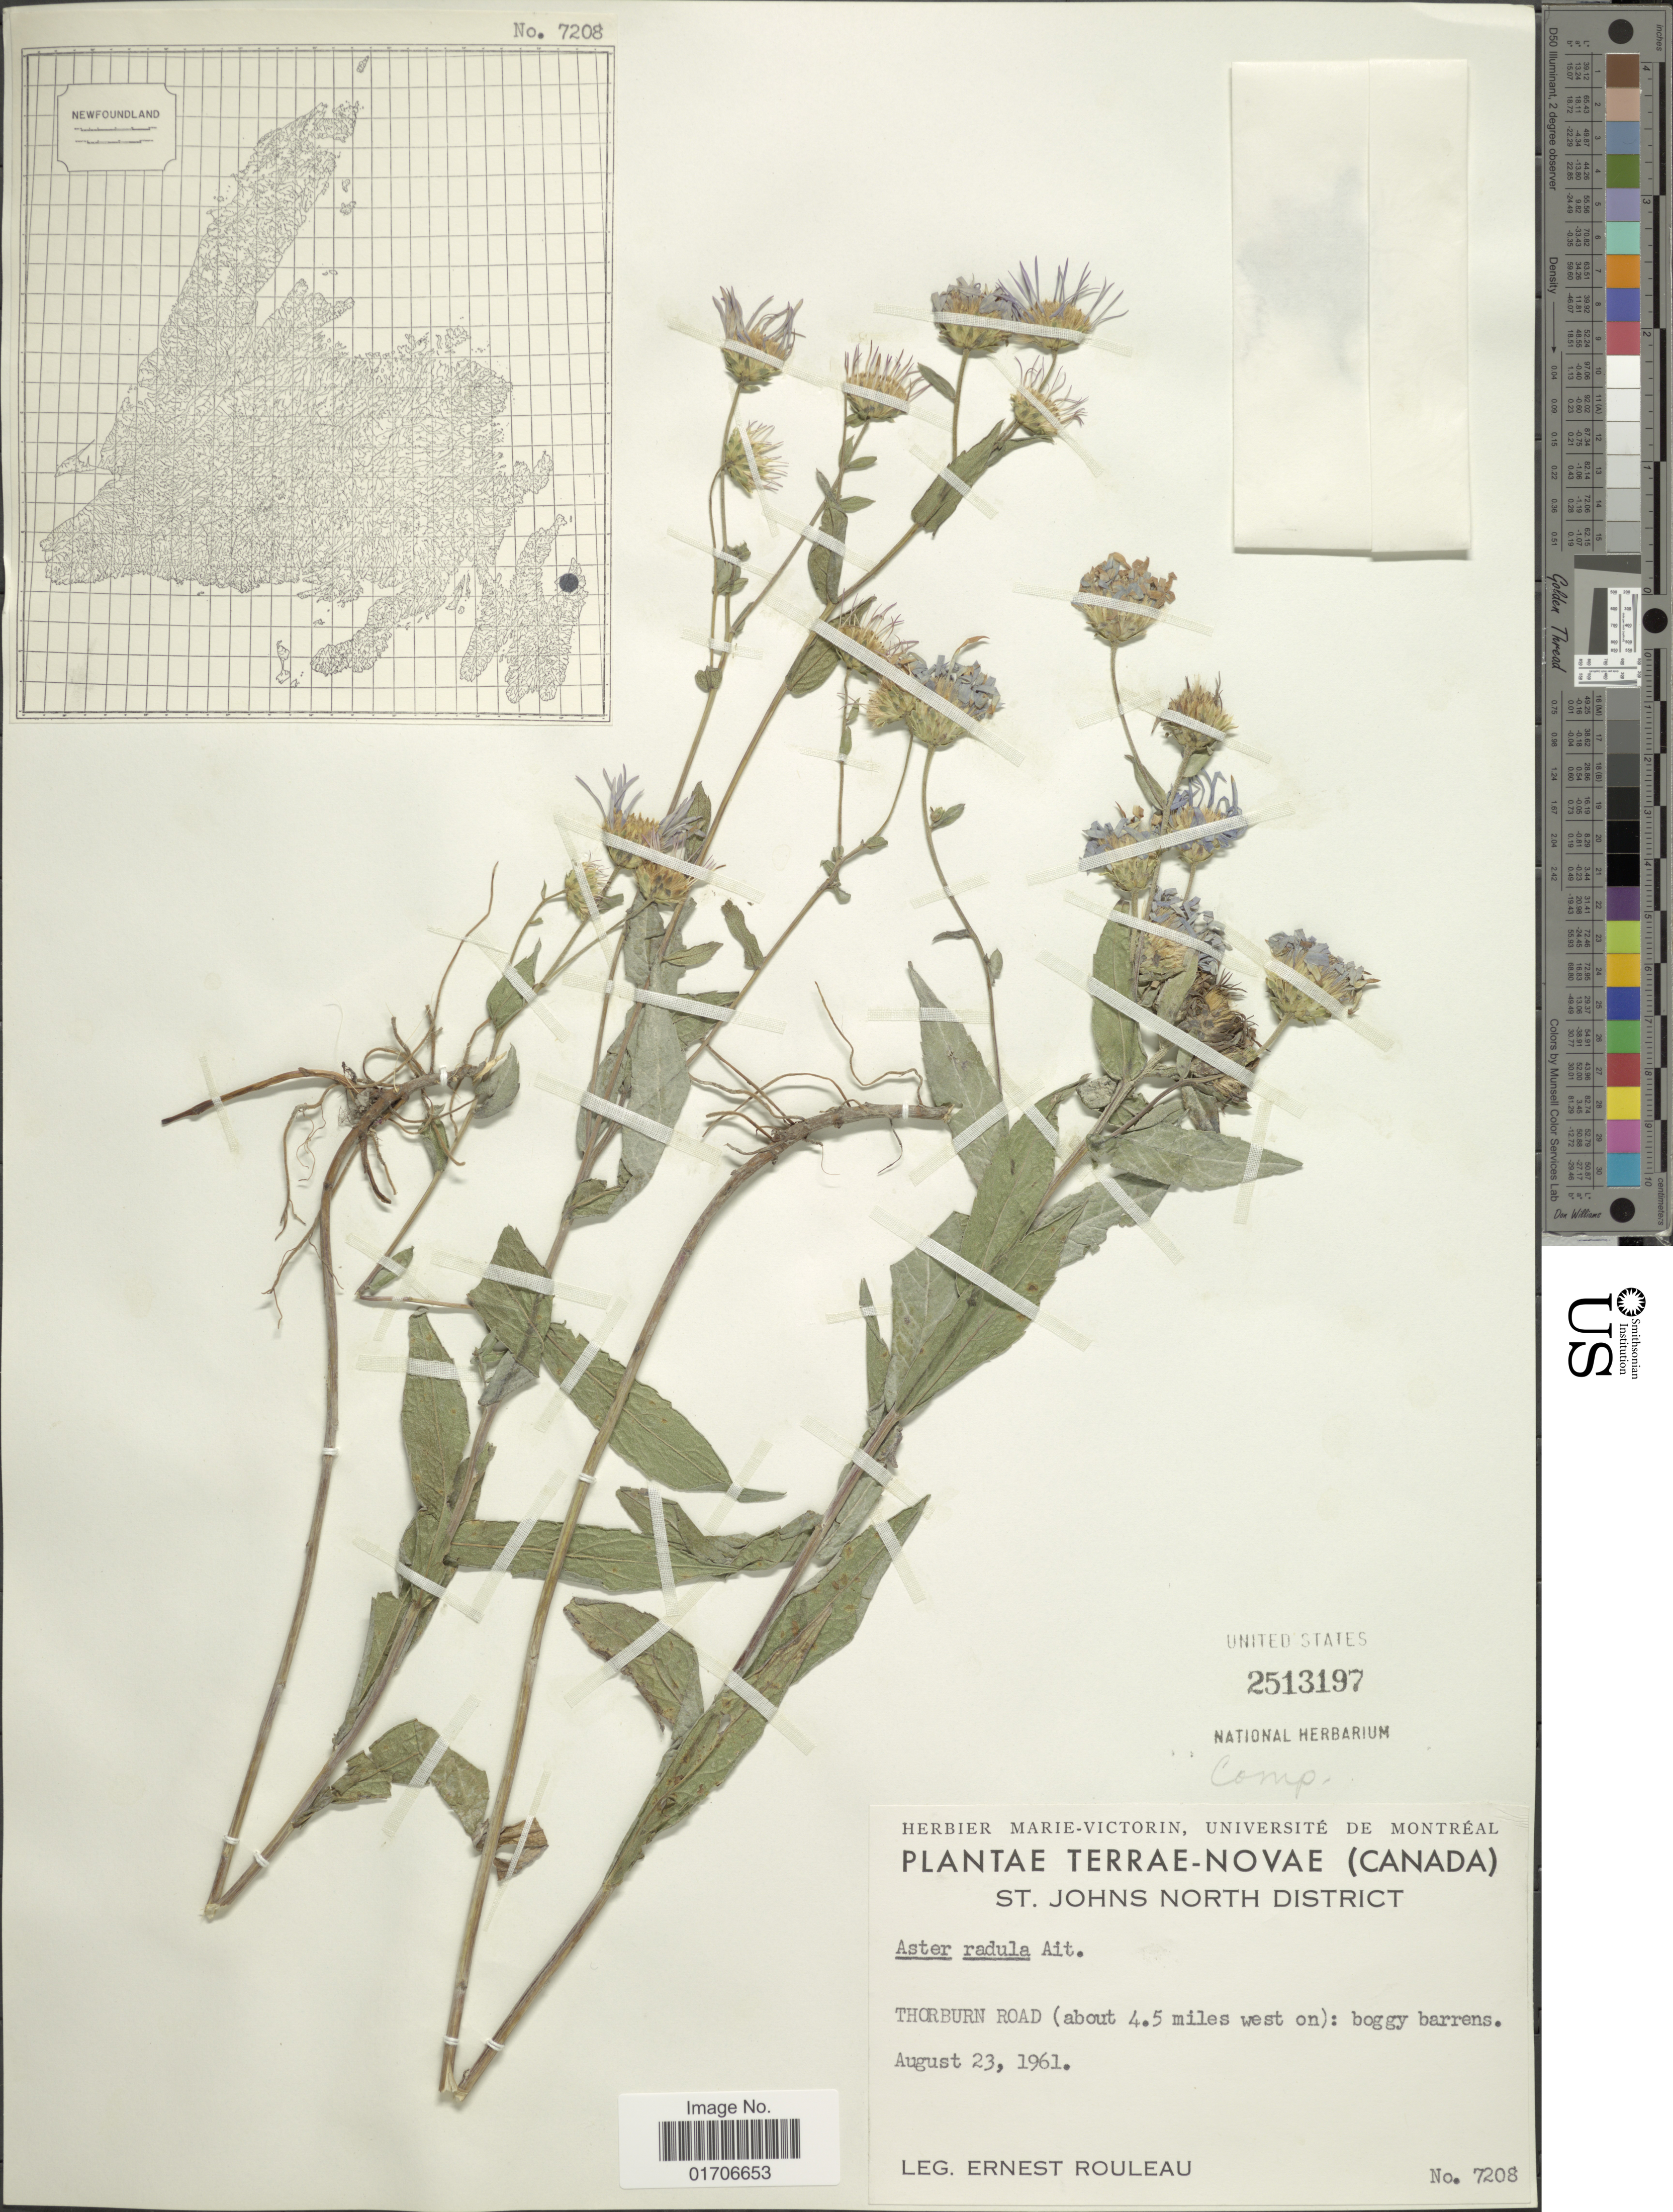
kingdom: Plantae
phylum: Tracheophyta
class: Magnoliopsida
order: Asterales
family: Asteraceae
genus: Eurybia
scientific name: Eurybia radula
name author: (Aiton) G.L. Nesom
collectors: E. Rouleau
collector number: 7208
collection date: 1961-08-23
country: Canada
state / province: Newfoundland and Labrador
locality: Terrae-Novae (Canada). St. Johns North District. Thorburn Road (about 4.5 miles west on): boggy barrens.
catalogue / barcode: US 2513197